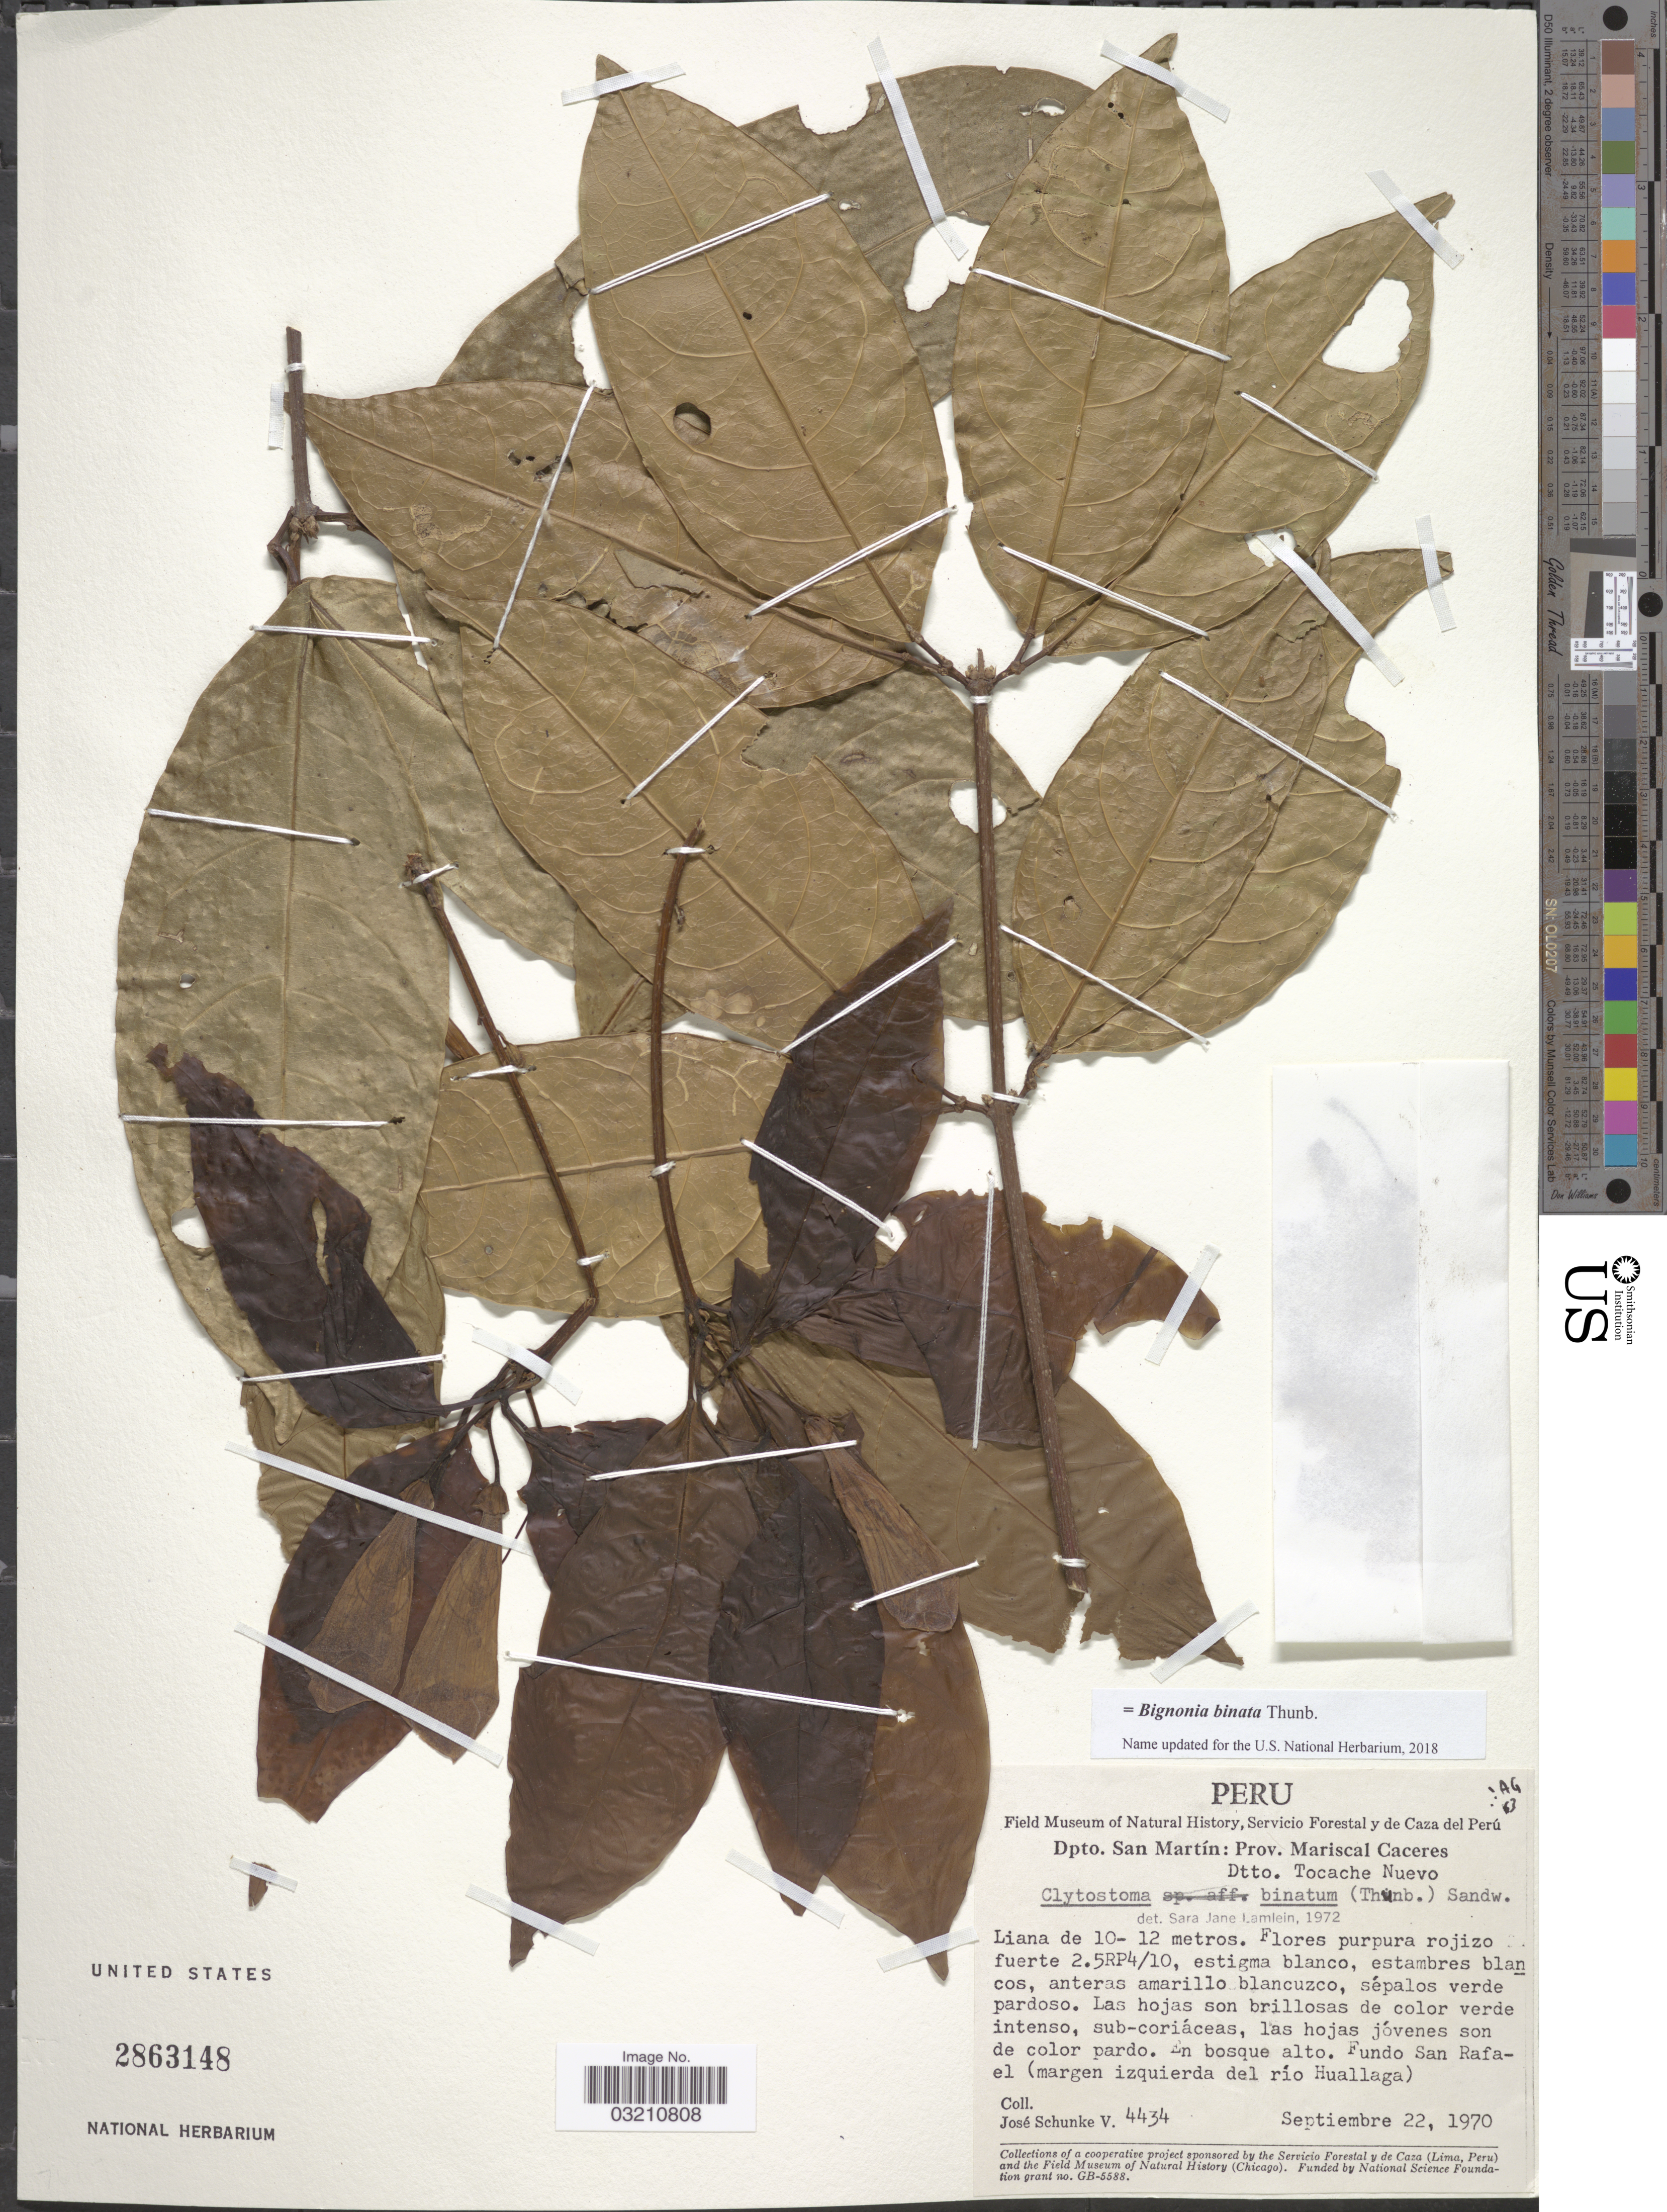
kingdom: Plantae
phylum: Tracheophyta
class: Magnoliopsida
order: Lamiales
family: Bignoniaceae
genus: Bignonia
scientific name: Bignonia binata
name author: Thunb.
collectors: J. Schunke Vigo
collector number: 4434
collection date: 1970-09-22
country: Peru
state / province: San Martín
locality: Dpto. San Martín: Prov. Mariscal Caceras. Dtto. Tocache Nuevo. En bosque alto. Fundo San Rafael (margen izquierda del río Huallaga).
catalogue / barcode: US 2863148